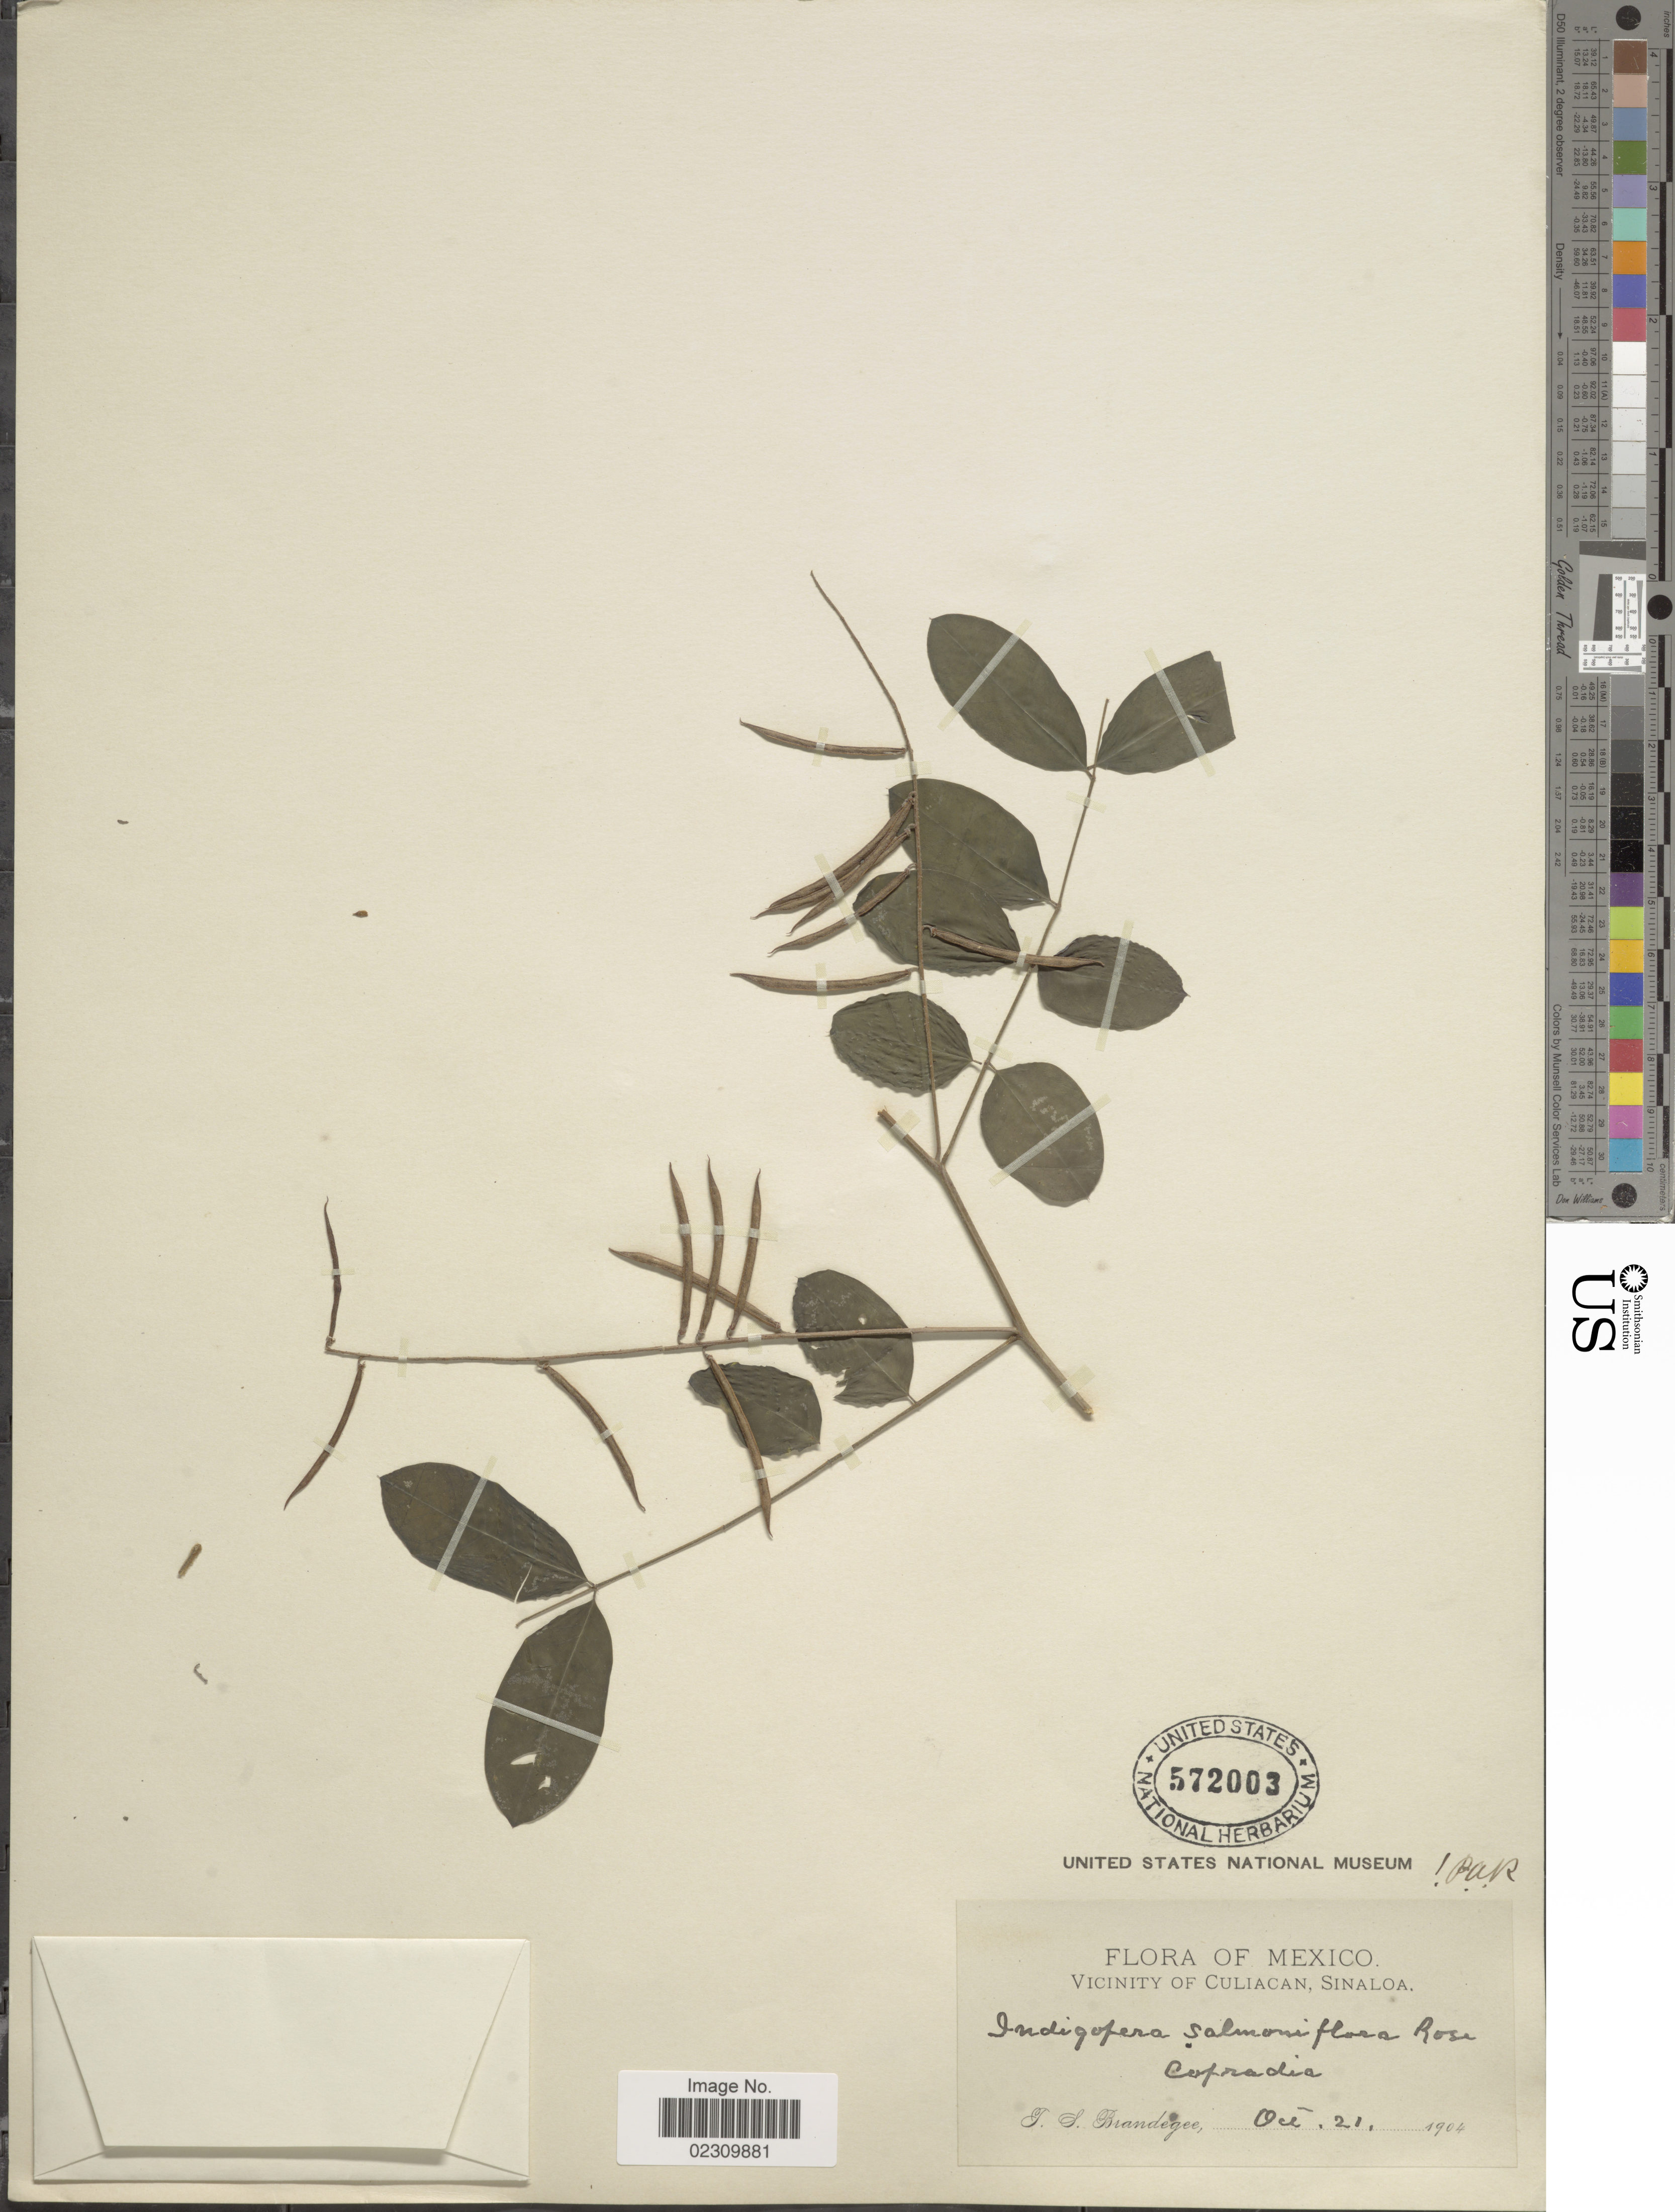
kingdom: Plantae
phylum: Tracheophyta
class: Magnoliopsida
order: Fabales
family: Fabaceae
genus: Indigofera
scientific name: Indigofera salmoniflora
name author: Rose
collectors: T. S. Brandegee (herbarium)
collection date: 1904-10-21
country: Mexico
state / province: Sinaloa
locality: Vicinity of Culiacan, Cofradia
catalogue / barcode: US 572003